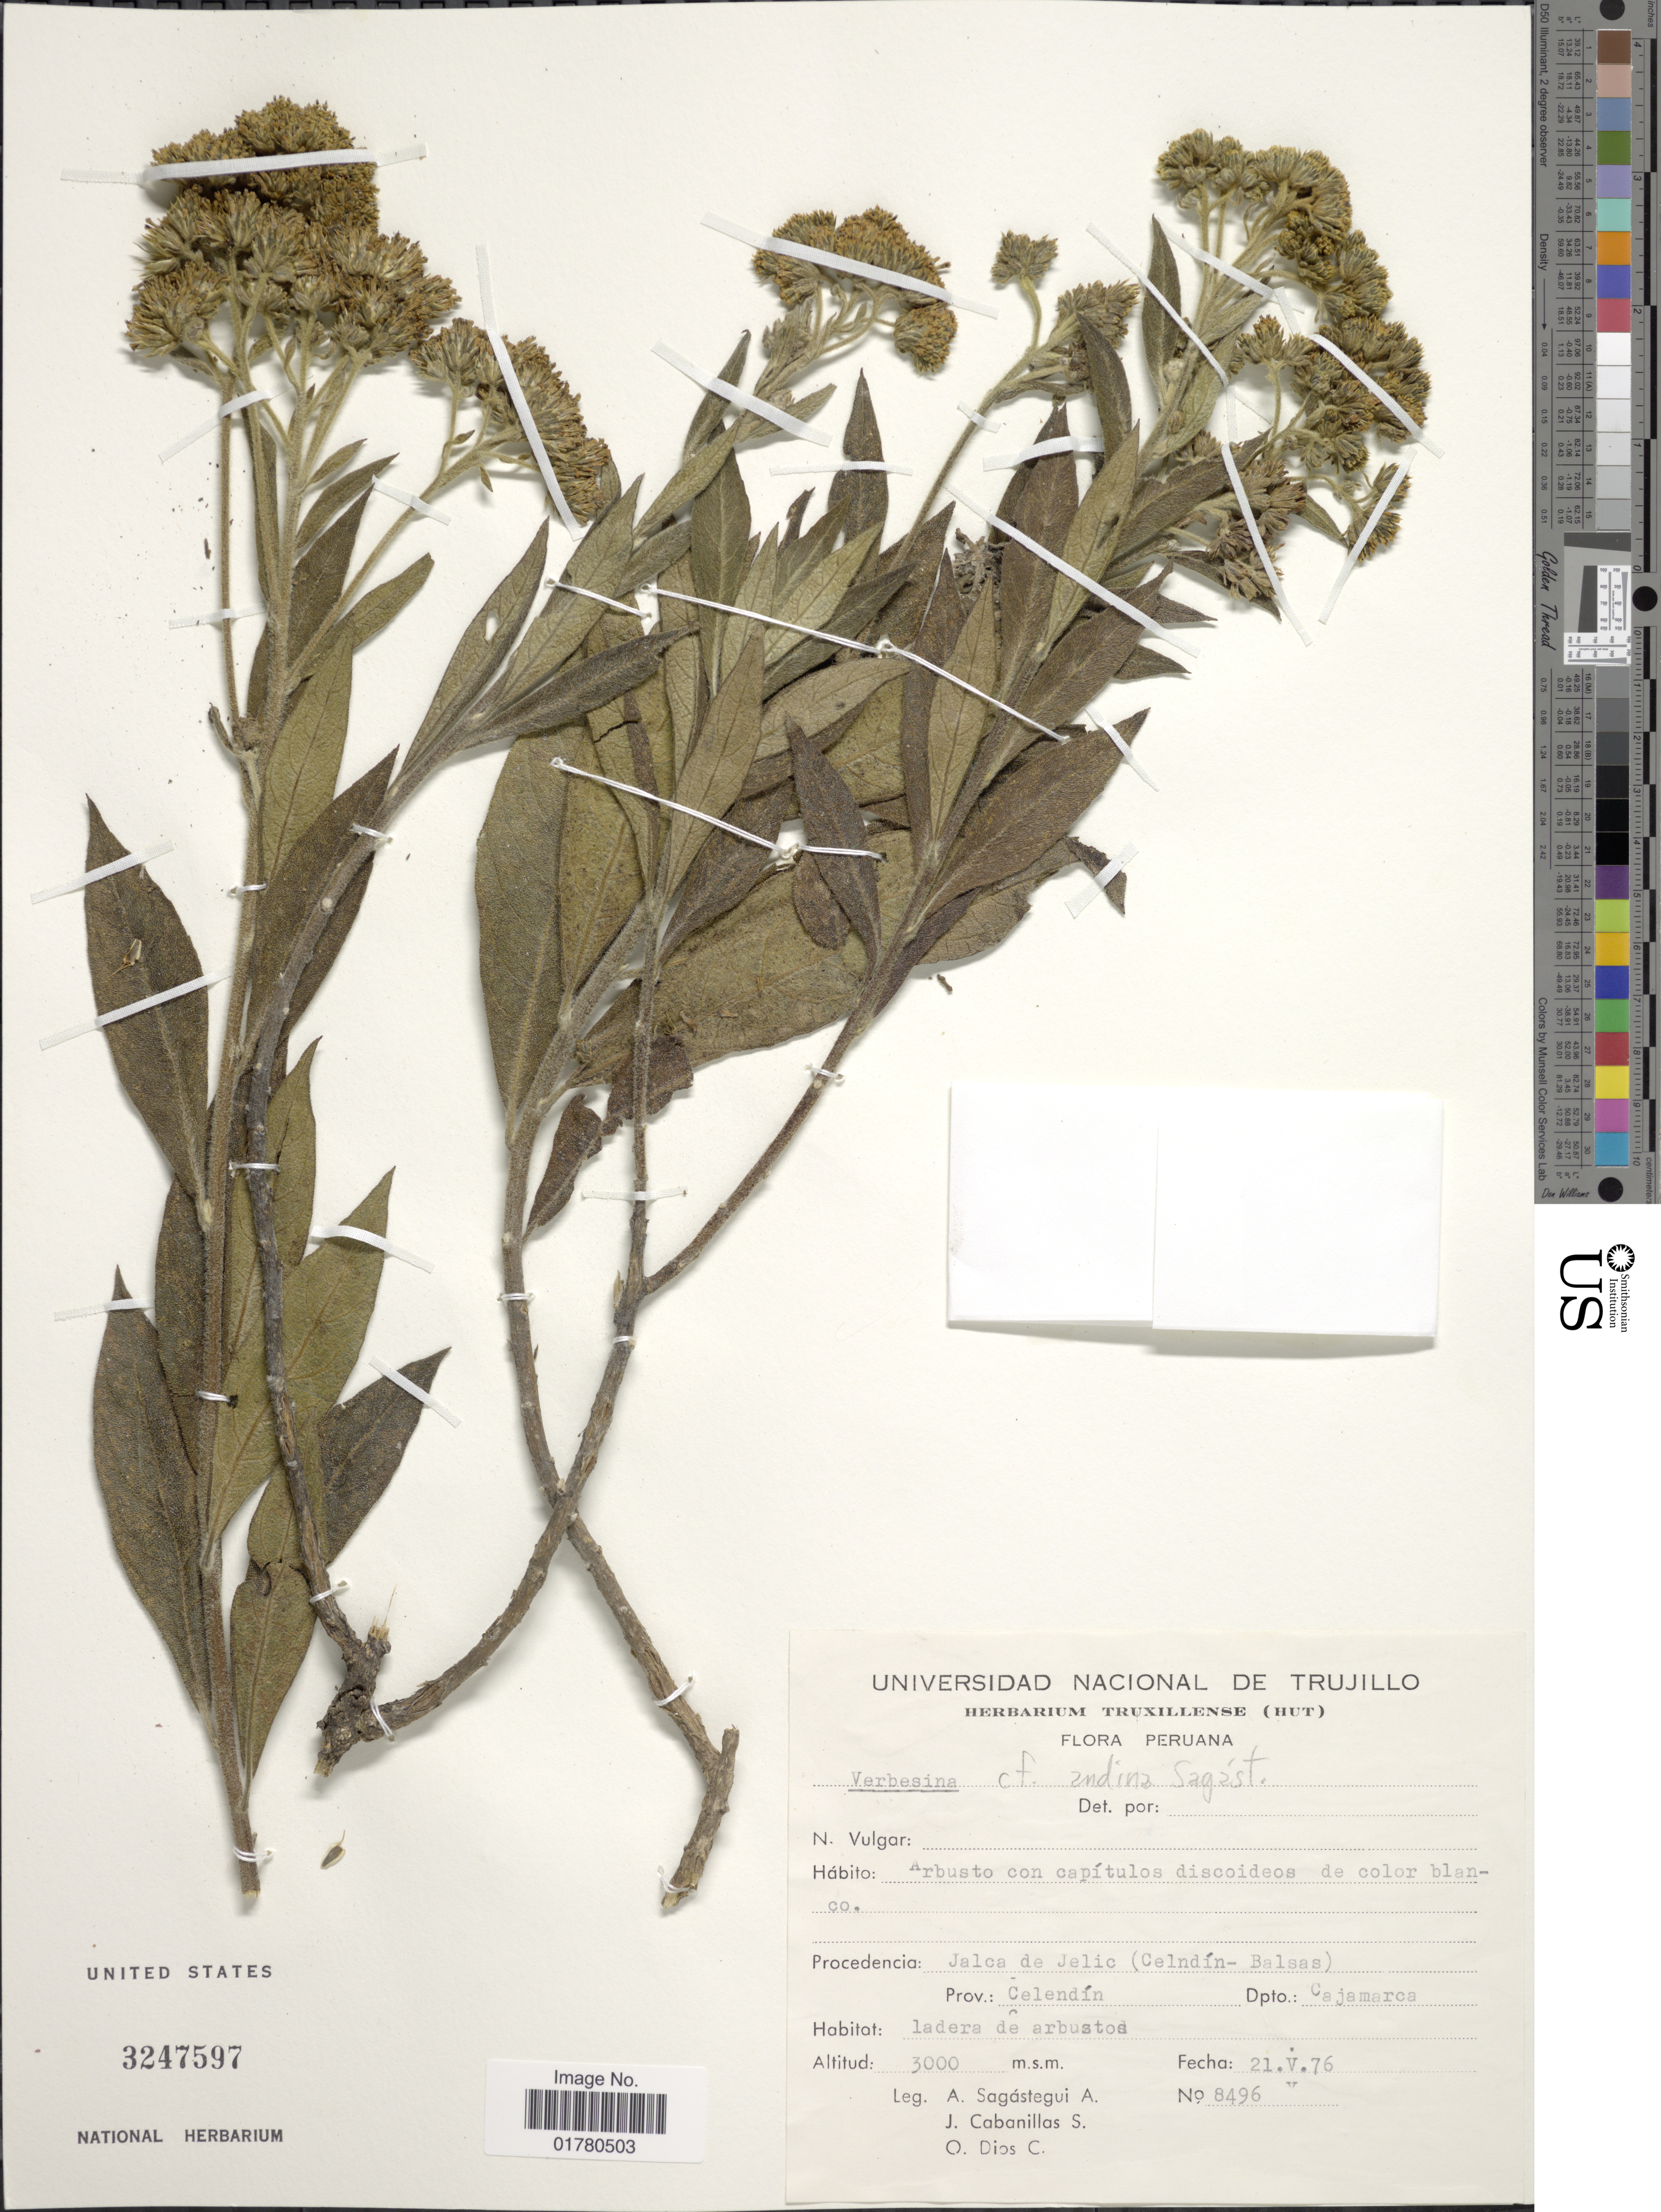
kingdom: Plantae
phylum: Tracheophyta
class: Magnoliopsida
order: Asterales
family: Asteraceae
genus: Verbesina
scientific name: Verbesina andina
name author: Sagást.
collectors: A. Sagástegui A., J. Cabanillas S. & O. Dios C.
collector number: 8496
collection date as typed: Transcribed d/m/y: 21/5/76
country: Peru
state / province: Cajamarca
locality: Jalca de Jelic (Celndín-Balsas) Prov: Celendín, Dpto Cajamarca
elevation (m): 3000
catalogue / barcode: US 3247597